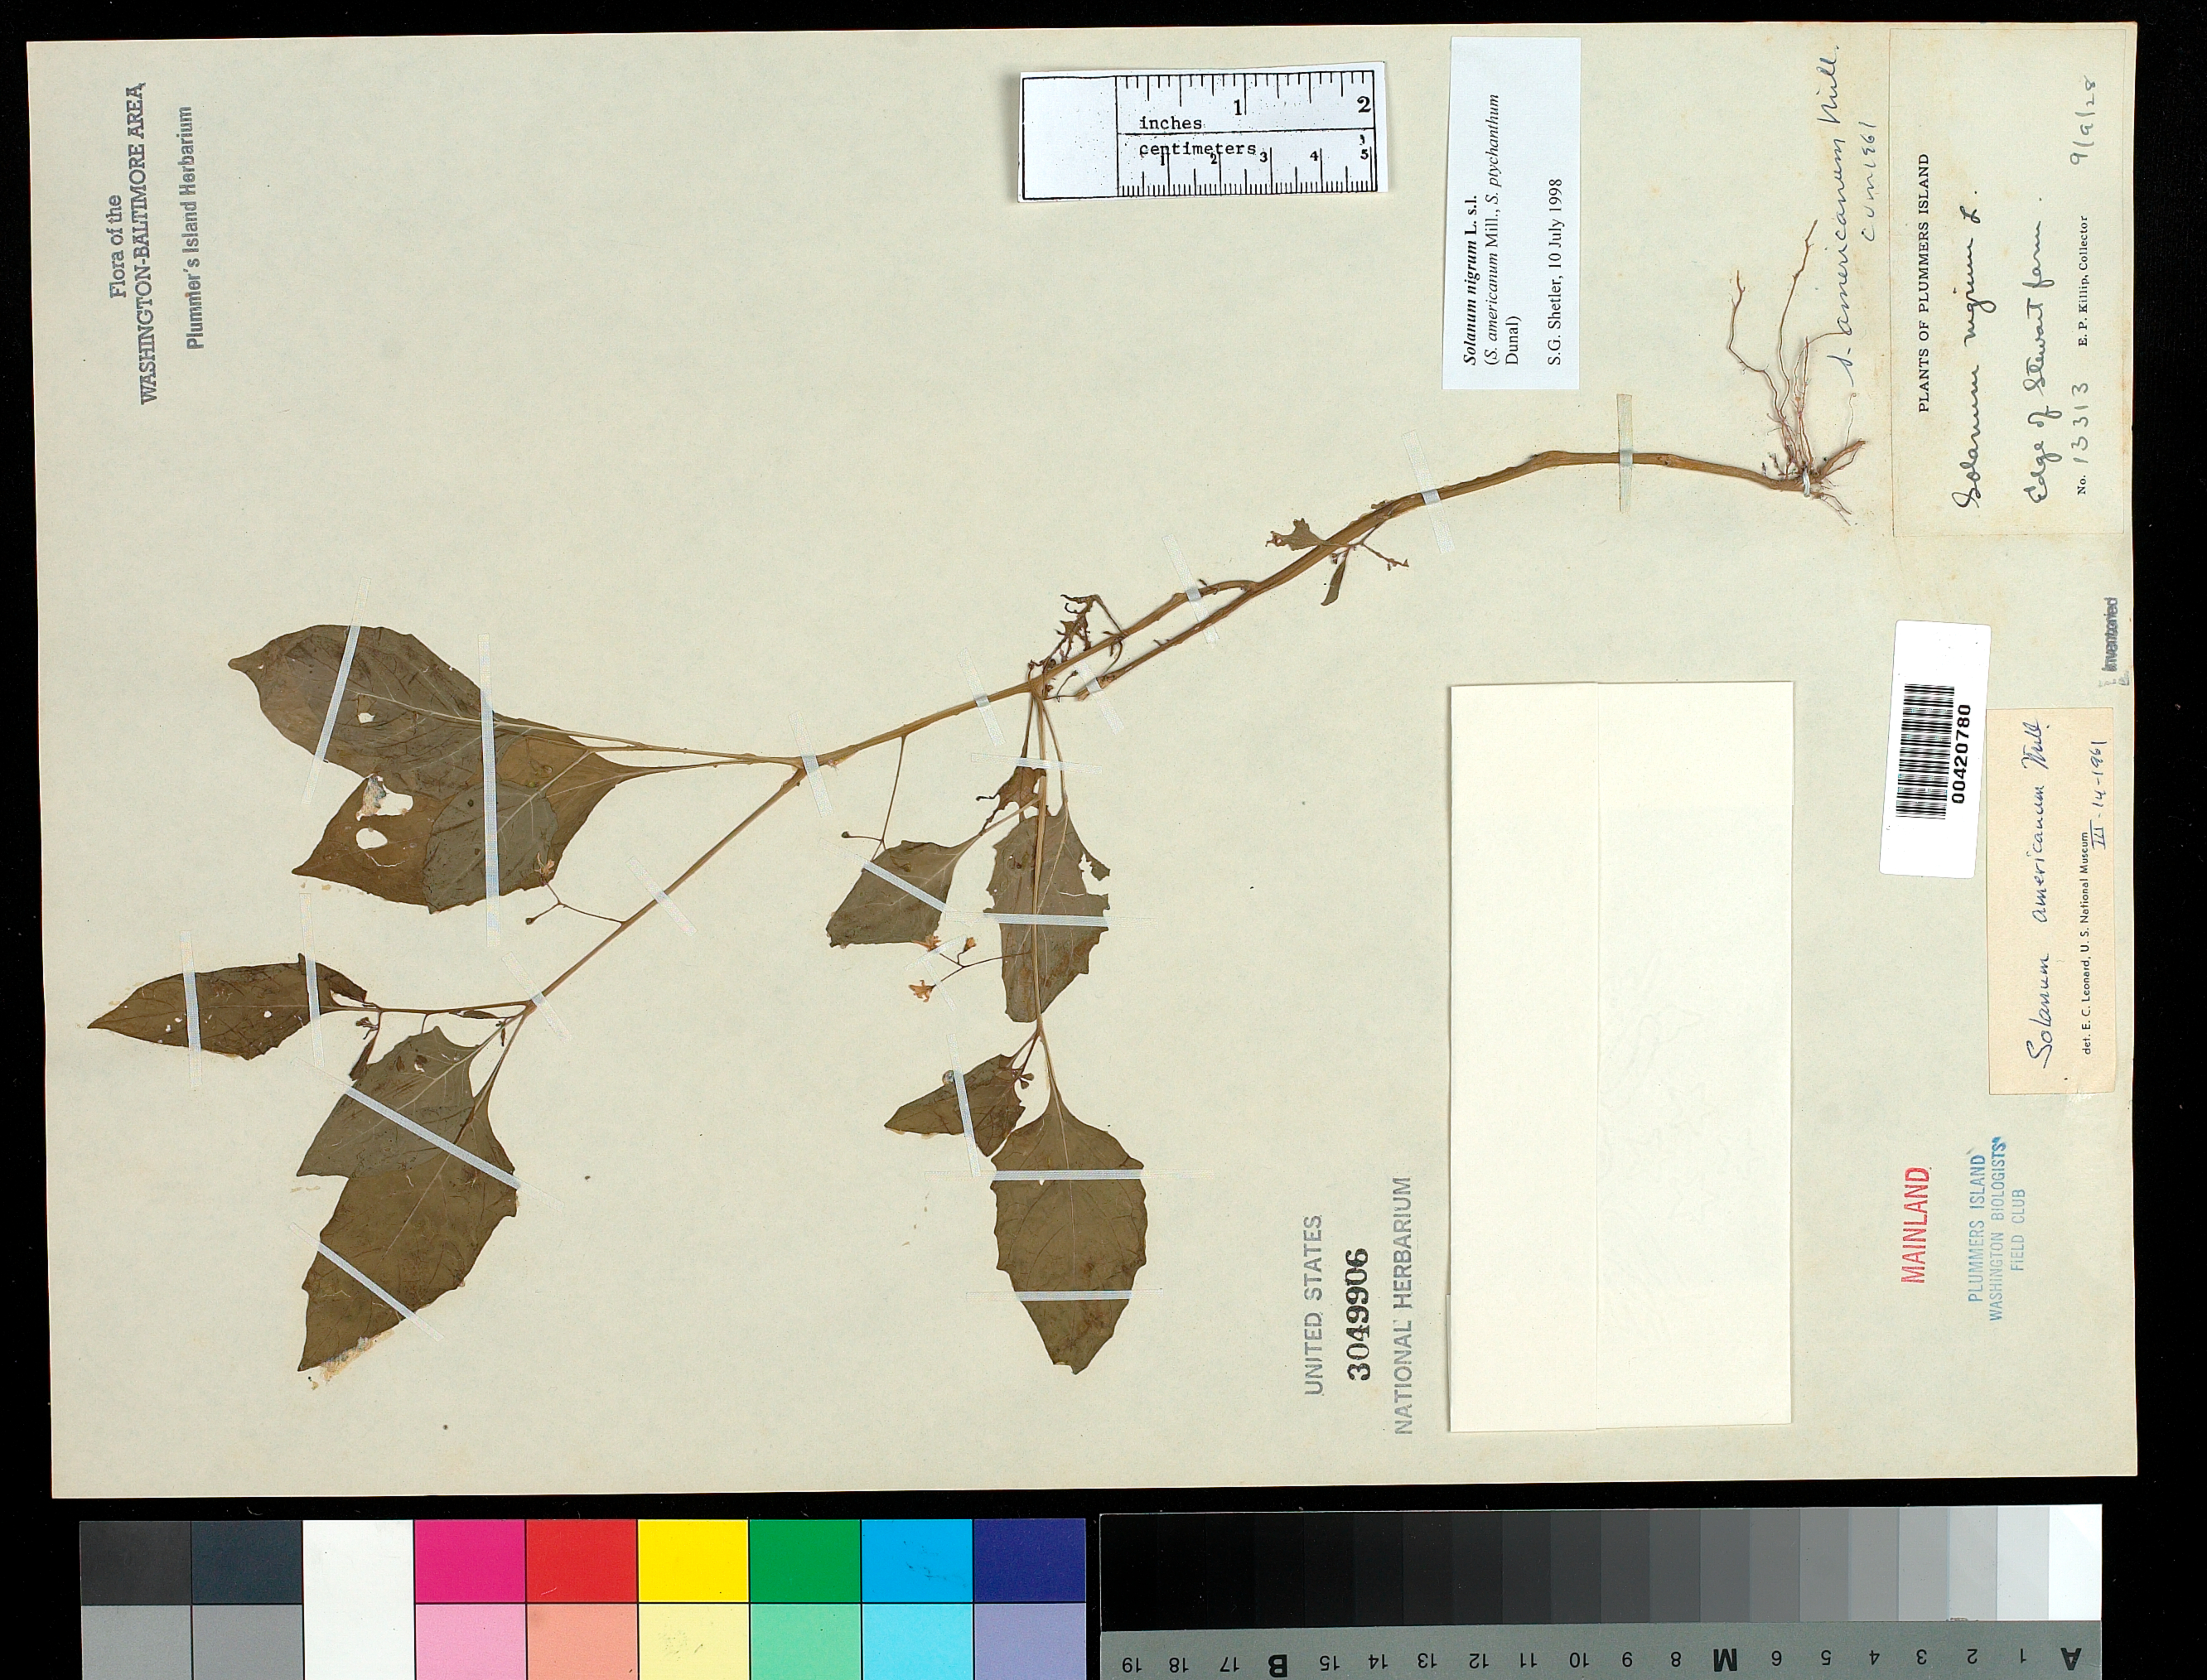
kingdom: Plantae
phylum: Tracheophyta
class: Magnoliopsida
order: Solanales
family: Solanaceae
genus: Solanum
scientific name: Solanum emulans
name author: Raf.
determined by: Knapp, S. D.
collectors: E. P. Killip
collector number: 13313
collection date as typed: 09 Sep 1928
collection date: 1928-09-09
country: United States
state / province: Maryland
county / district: Montgomery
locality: Plummer's Island; mainland, edge of Stewart Farm Plummers Island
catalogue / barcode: US 3049906